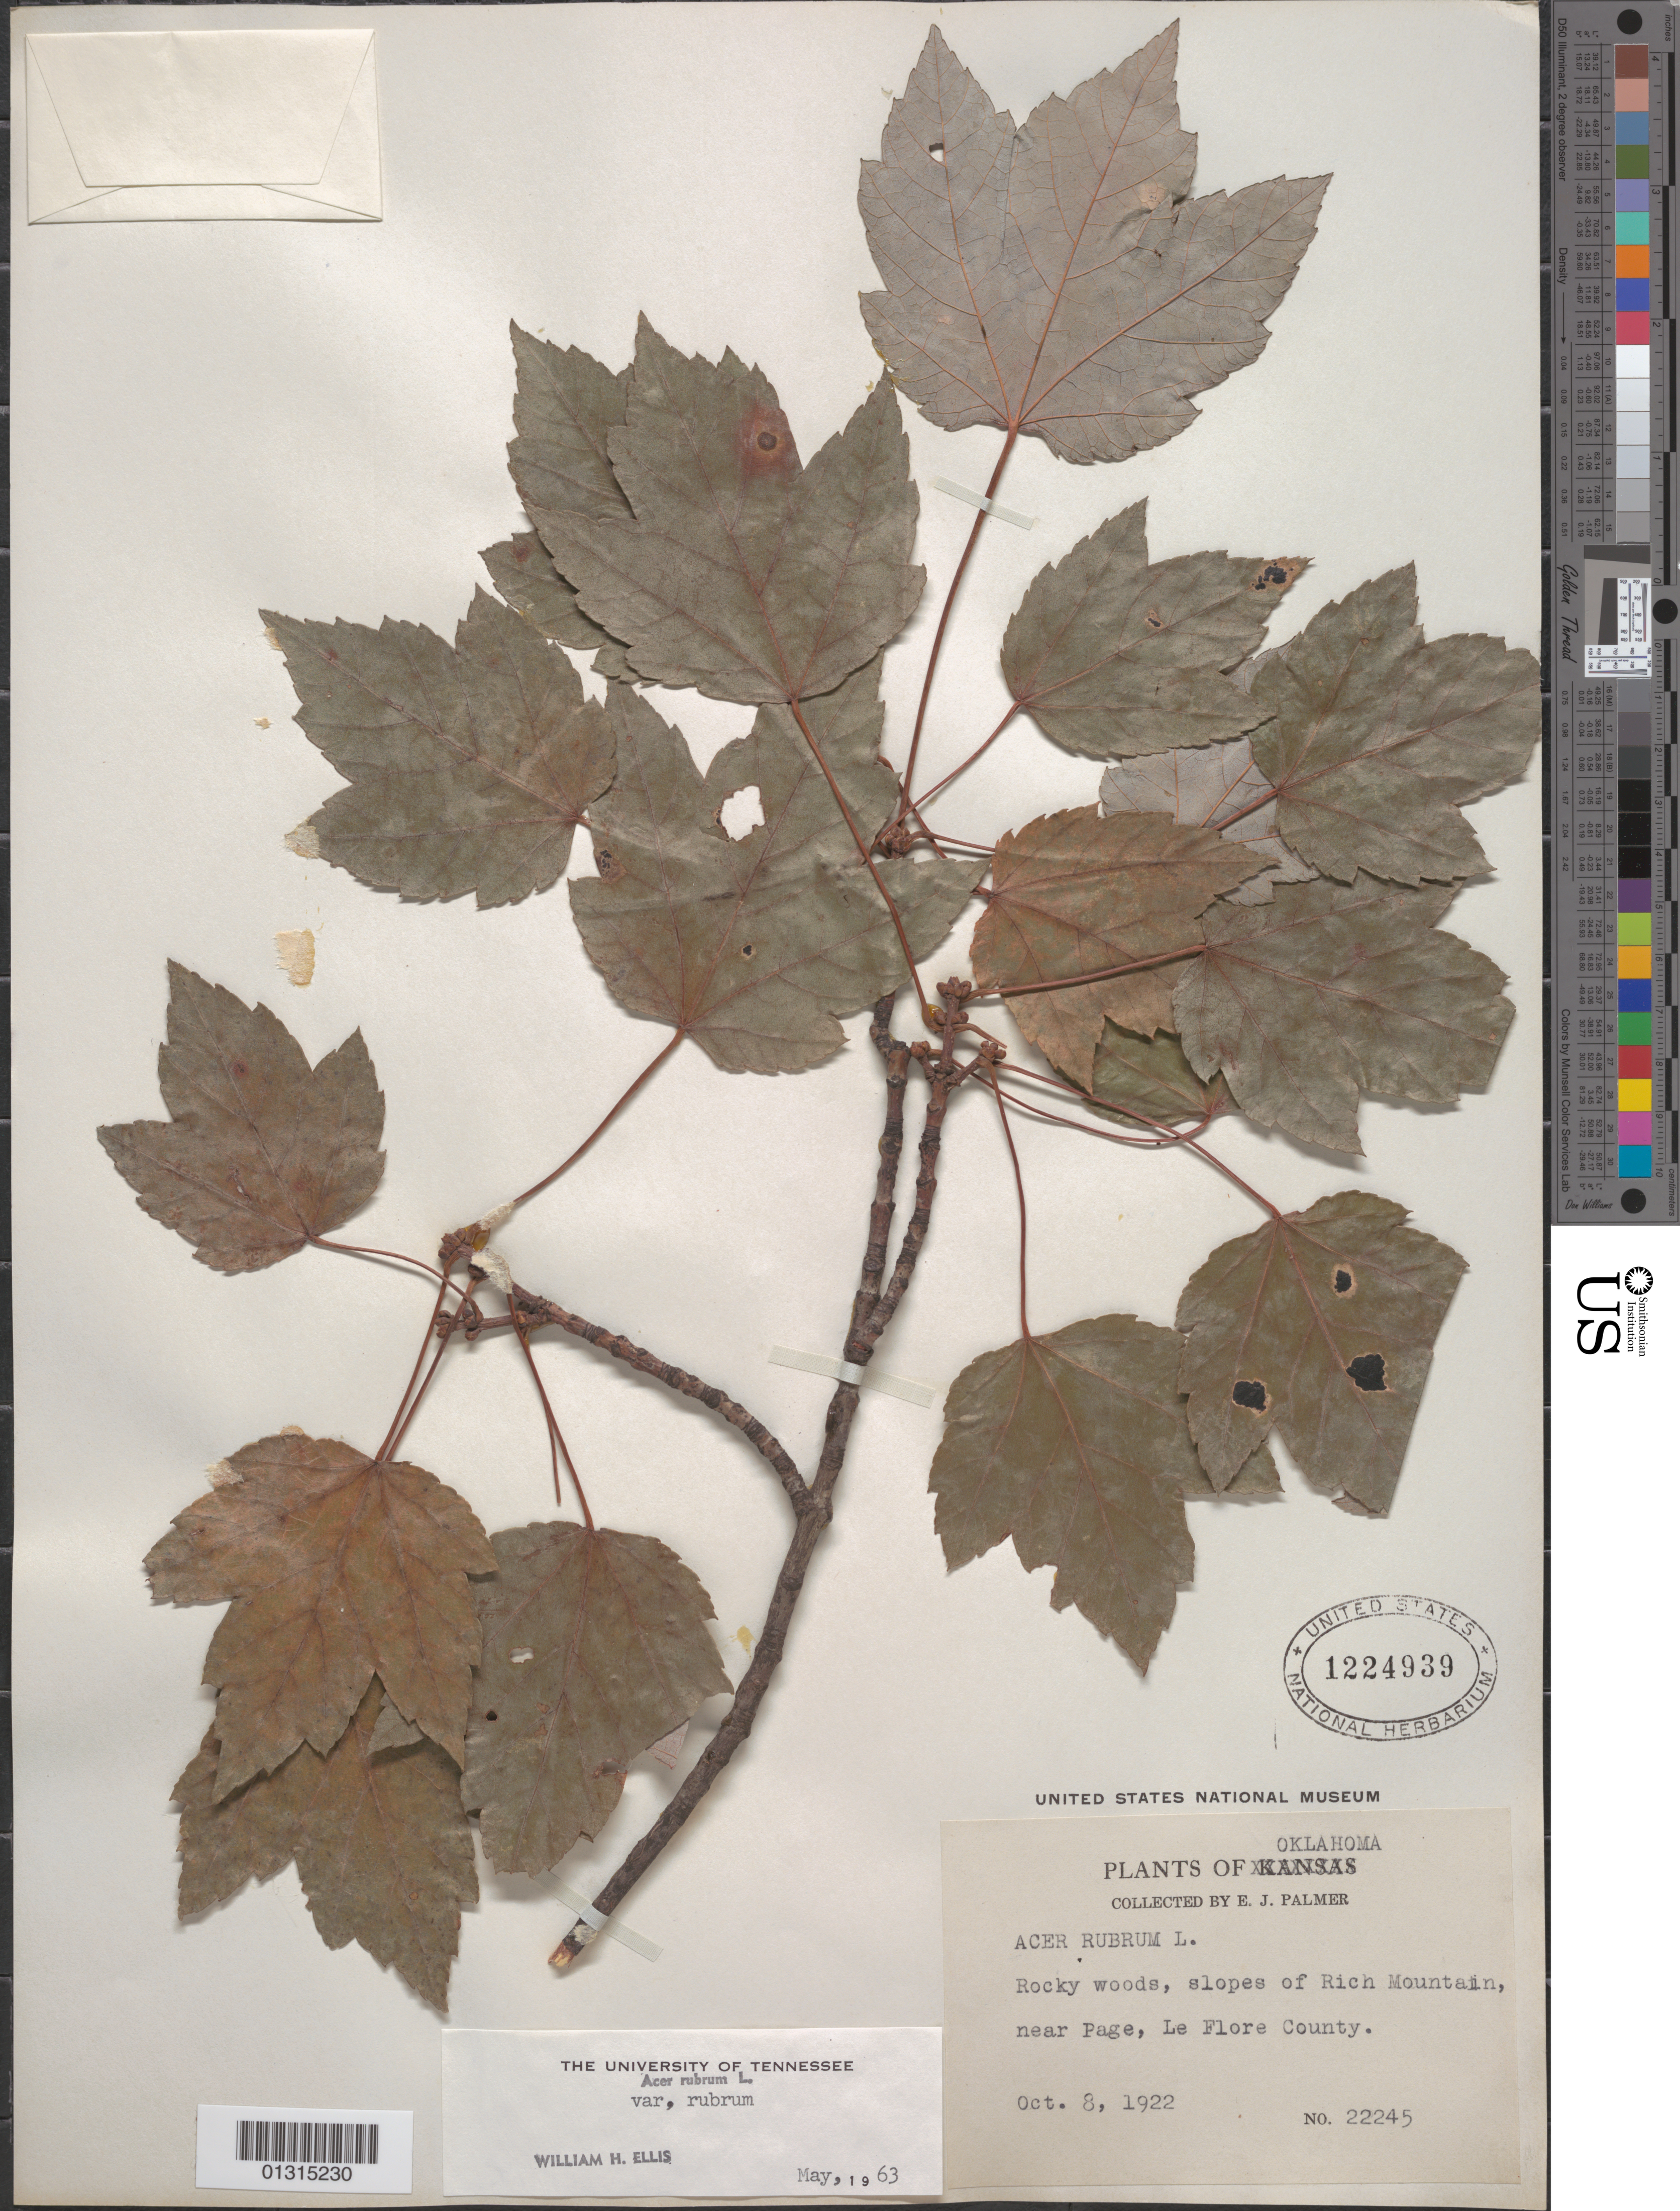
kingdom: Plantae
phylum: Tracheophyta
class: Magnoliopsida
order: Sapindales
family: Sapindaceae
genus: Acer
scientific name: Acer rubrum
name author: L.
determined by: Ellis, W. H.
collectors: E. J. Palmer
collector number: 22245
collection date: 1922-10-08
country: United States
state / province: Oklahoma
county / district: Le Flore County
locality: Le Flore County, Page; slopes of Rich Mountain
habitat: Rocky woods, slopes of mountain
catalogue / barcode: US 1224939